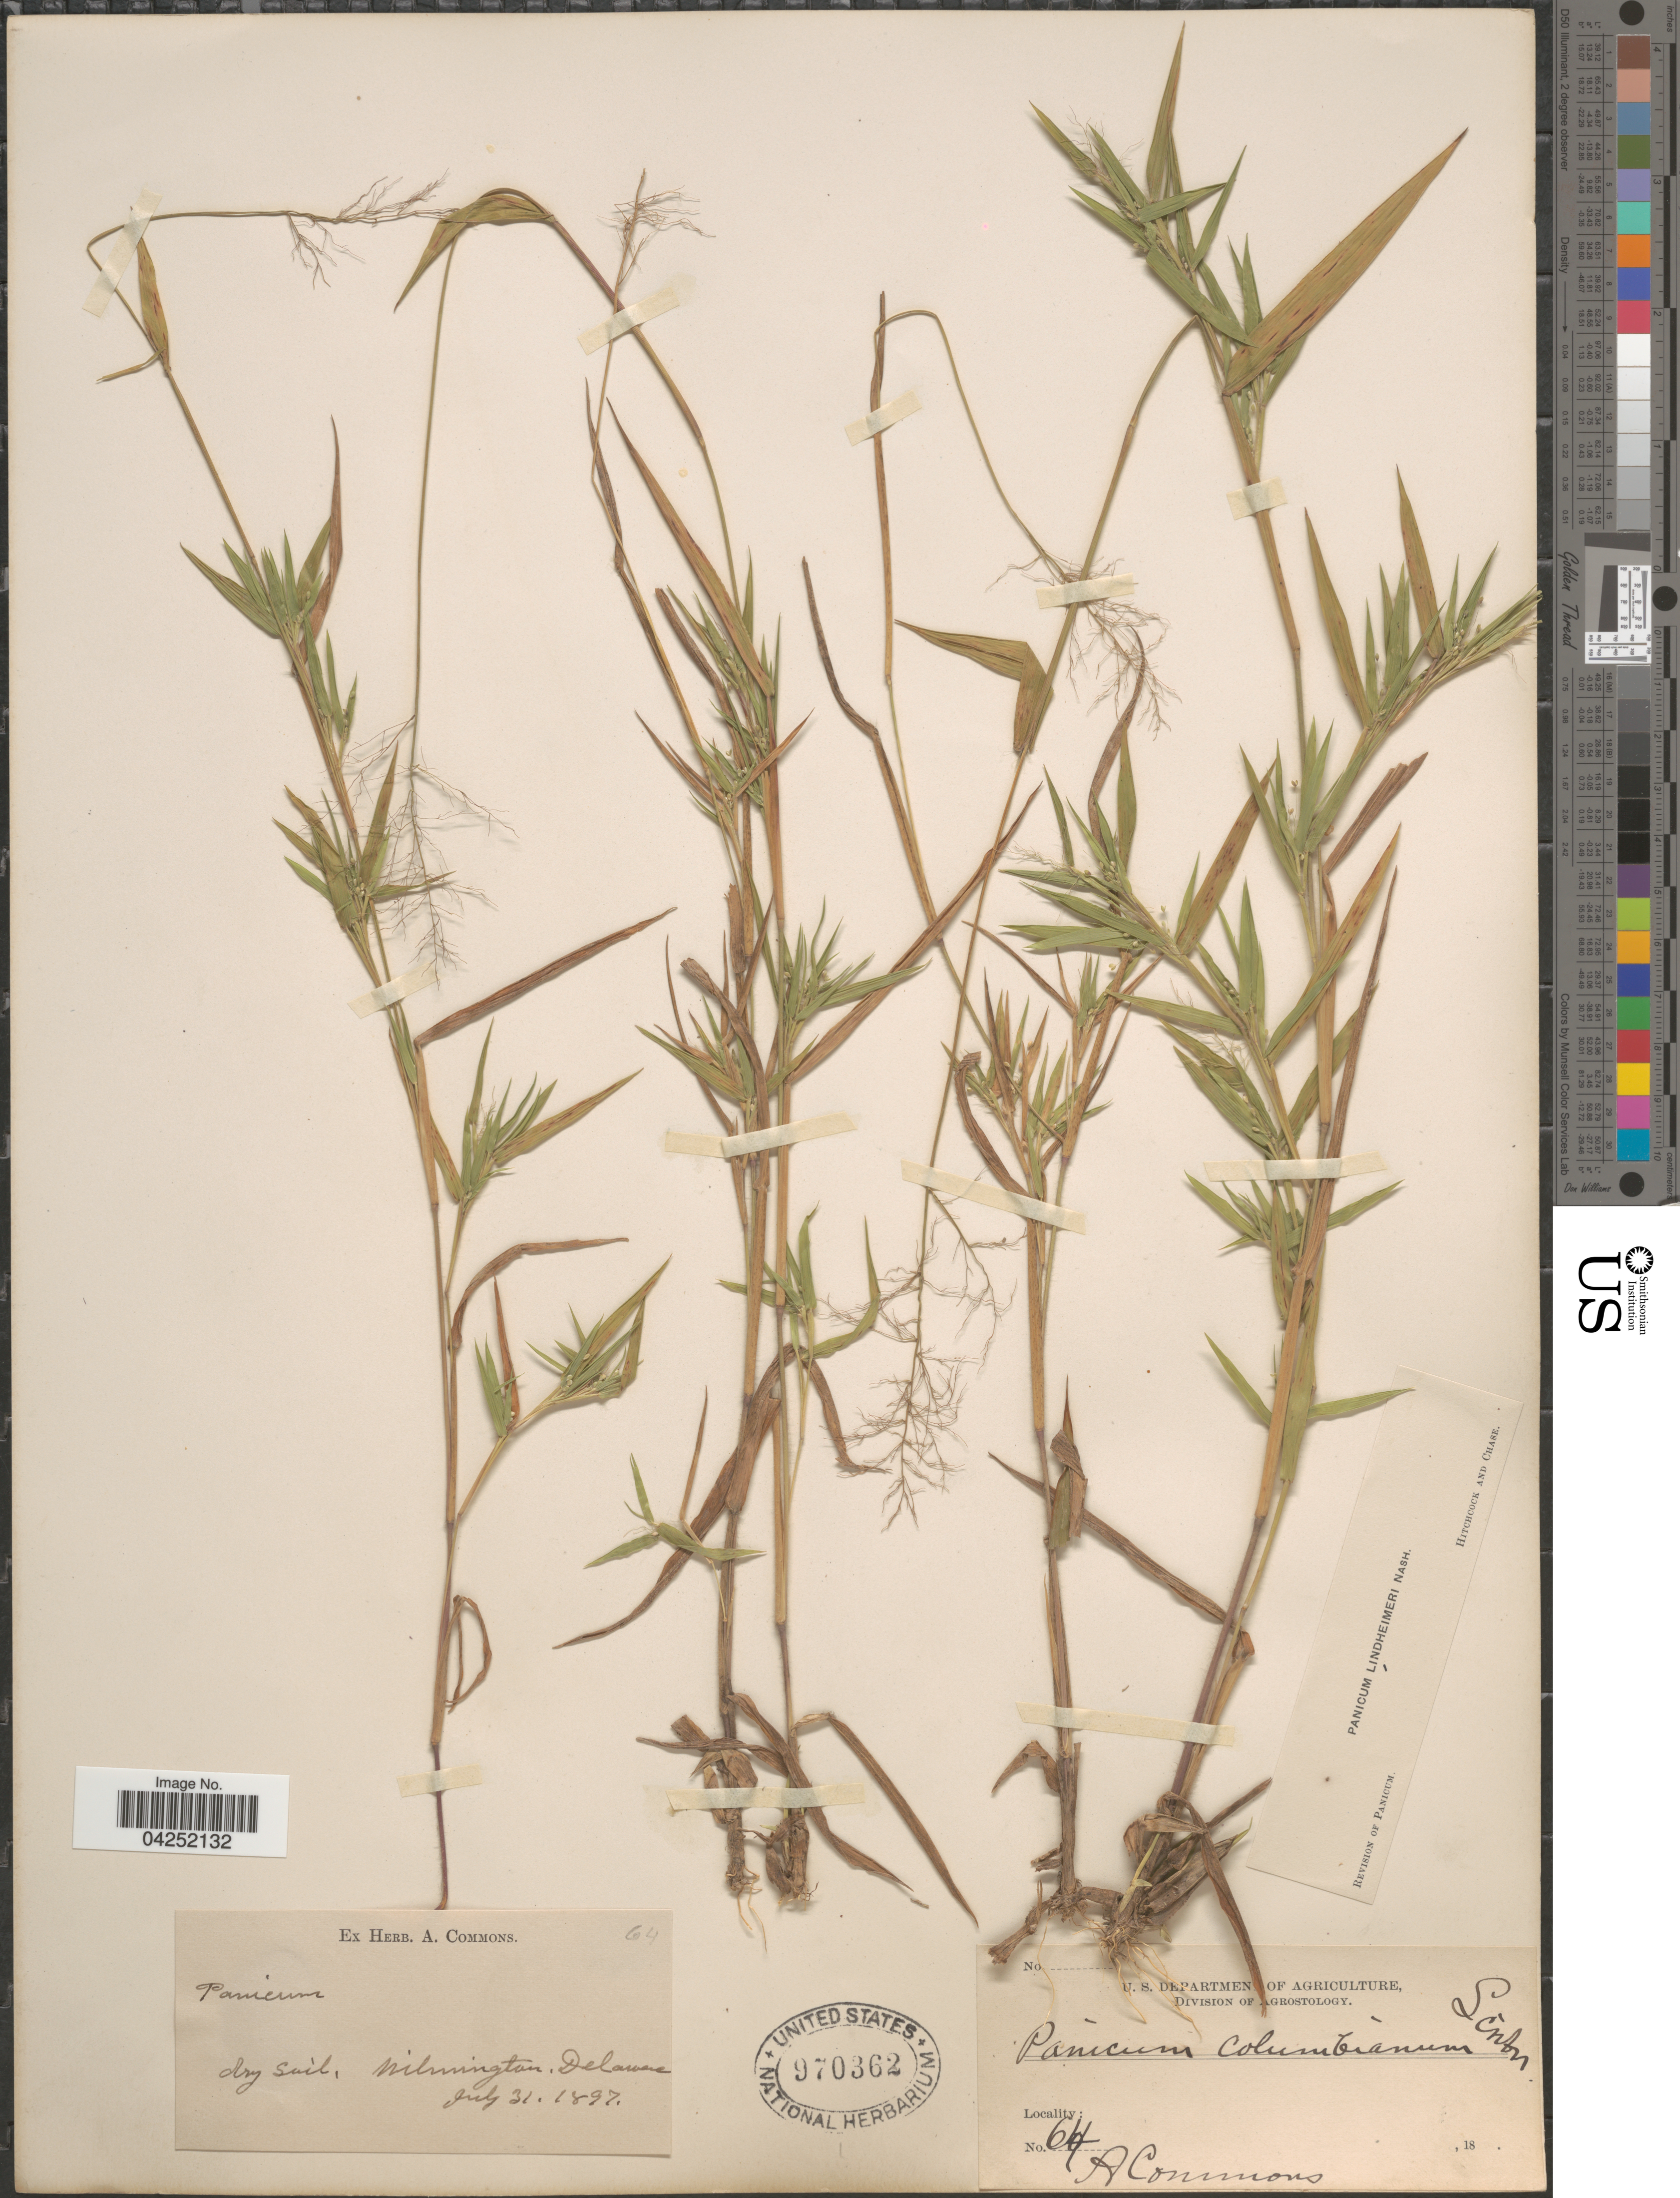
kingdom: Plantae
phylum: Tracheophyta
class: Liliopsida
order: Poales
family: Poaceae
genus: Dichanthelium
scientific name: Dichanthelium acuminatum var. lindheimeri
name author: (Nash) Gould & C.A. Clark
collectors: A. Commons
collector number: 64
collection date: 1897-07-31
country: United States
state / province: Delaware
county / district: New Castle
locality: Dry soil, Wilmington.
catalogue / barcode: US 970362